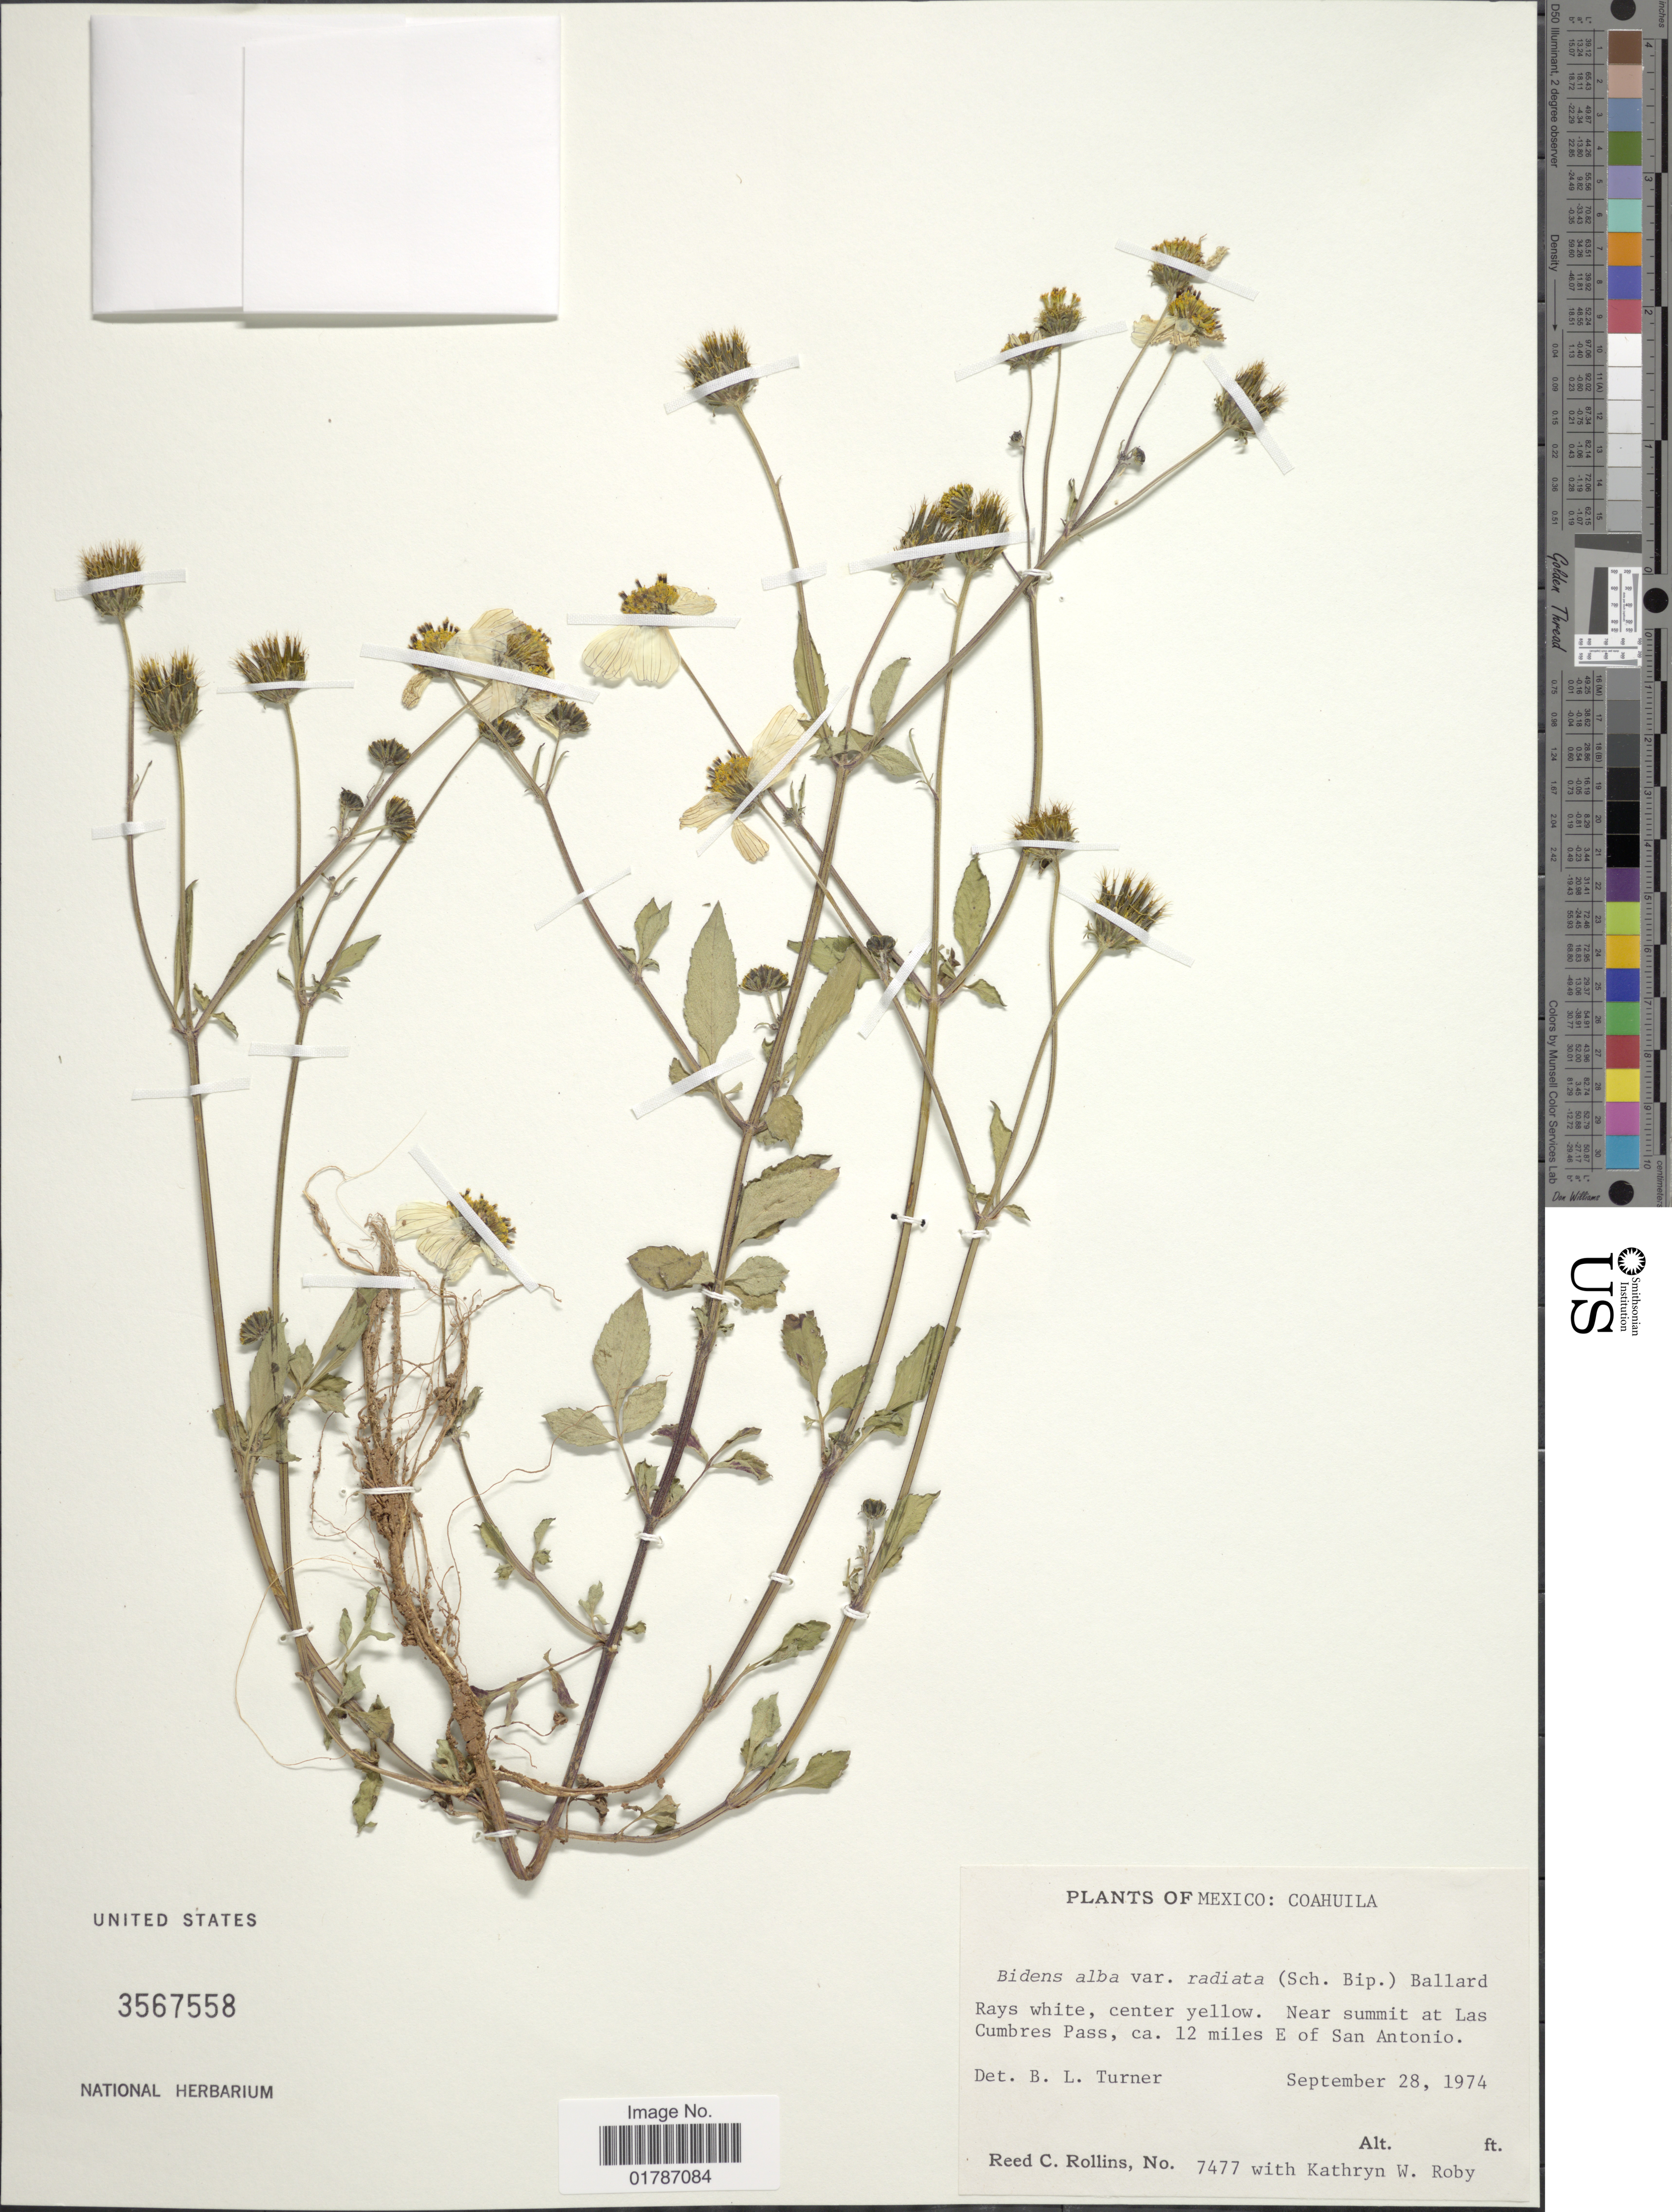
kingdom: Plantae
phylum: Tracheophyta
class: Magnoliopsida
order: Asterales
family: Asteraceae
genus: Bidens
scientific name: Bidens alba var. alba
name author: (L.) DC.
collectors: R. C. Rollins & K. W. Roby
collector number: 7477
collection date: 1974-09-28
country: Mexico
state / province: Coahuila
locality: Mexico: Coahuila, Near summit at Las Cumbres Pass, 12 mile E of San Antonio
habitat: near summit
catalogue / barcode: US 3567558